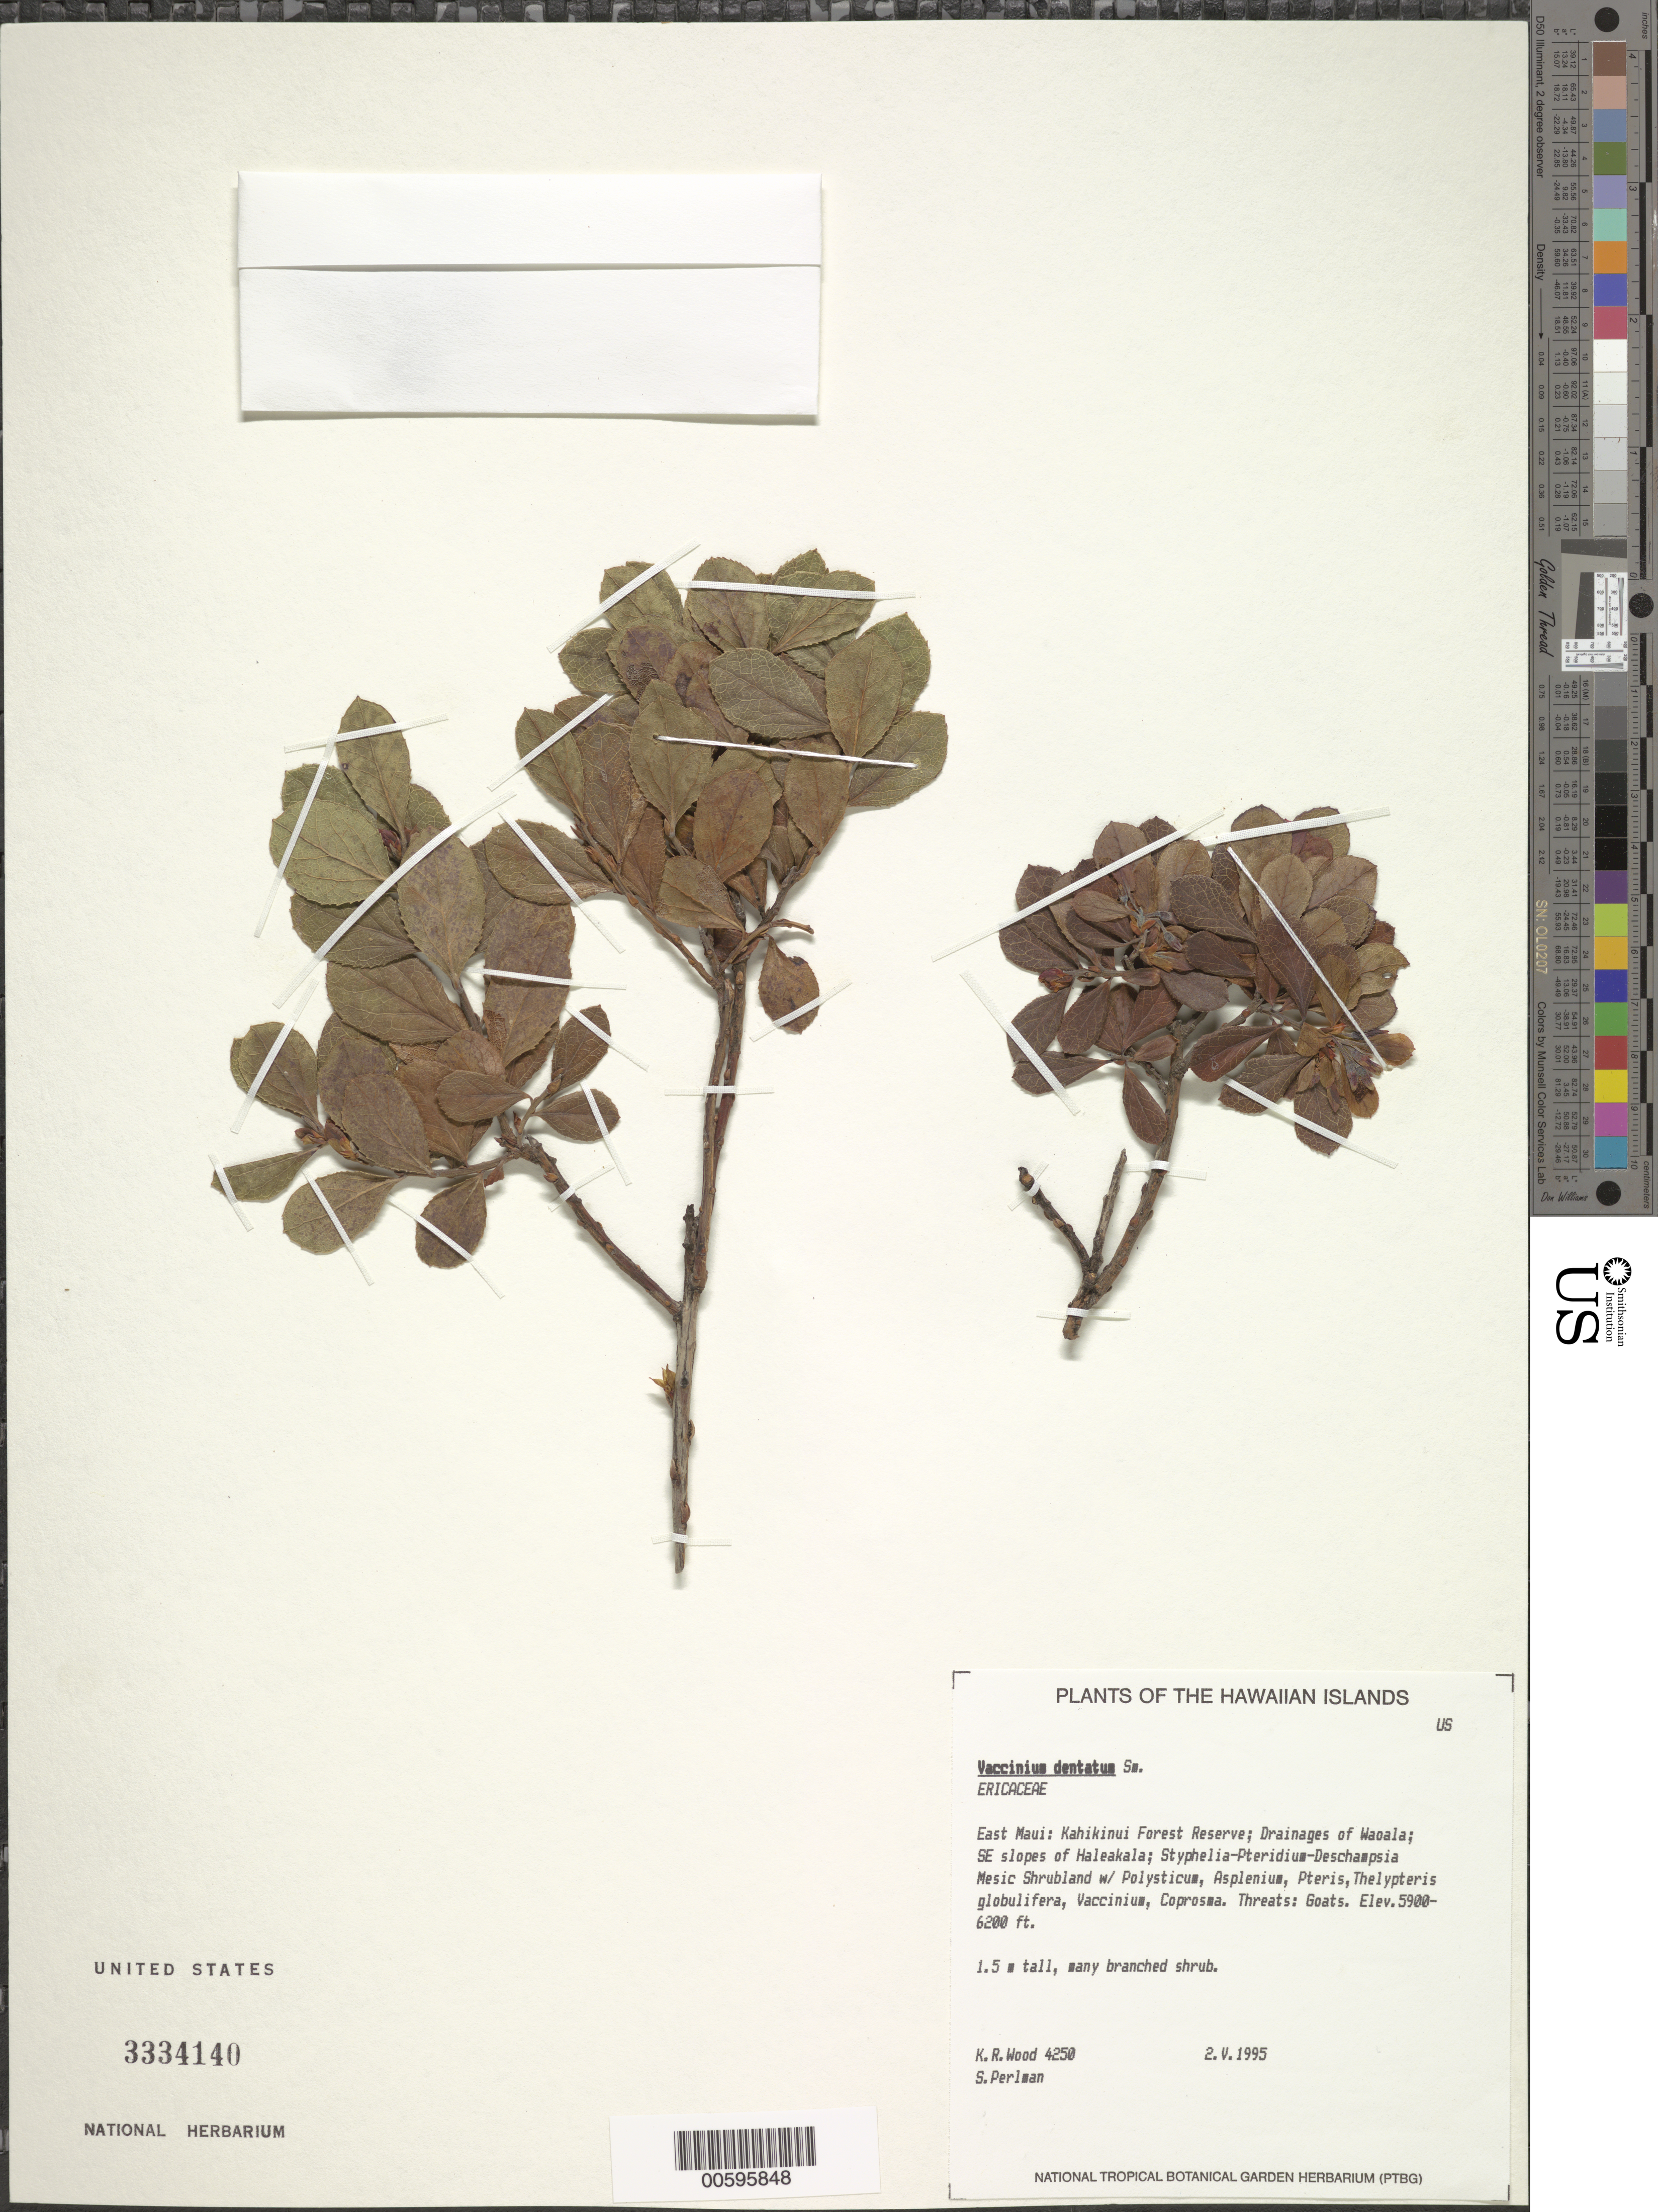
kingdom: Plantae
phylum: Tracheophyta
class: Magnoliopsida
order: Ericales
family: Ericaceae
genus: Vaccinium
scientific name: Vaccinium dentatum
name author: Sm.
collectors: K. R. Wood & S. P. Perlman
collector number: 4250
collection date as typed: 2 May 1995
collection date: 1995-05-02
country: United States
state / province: Hawaii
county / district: Maui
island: Maui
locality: E Maui: Kahikinui For Res; Drainages of Waoala; SE slopes of Haleakala.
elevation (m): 1798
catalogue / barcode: US 3334140